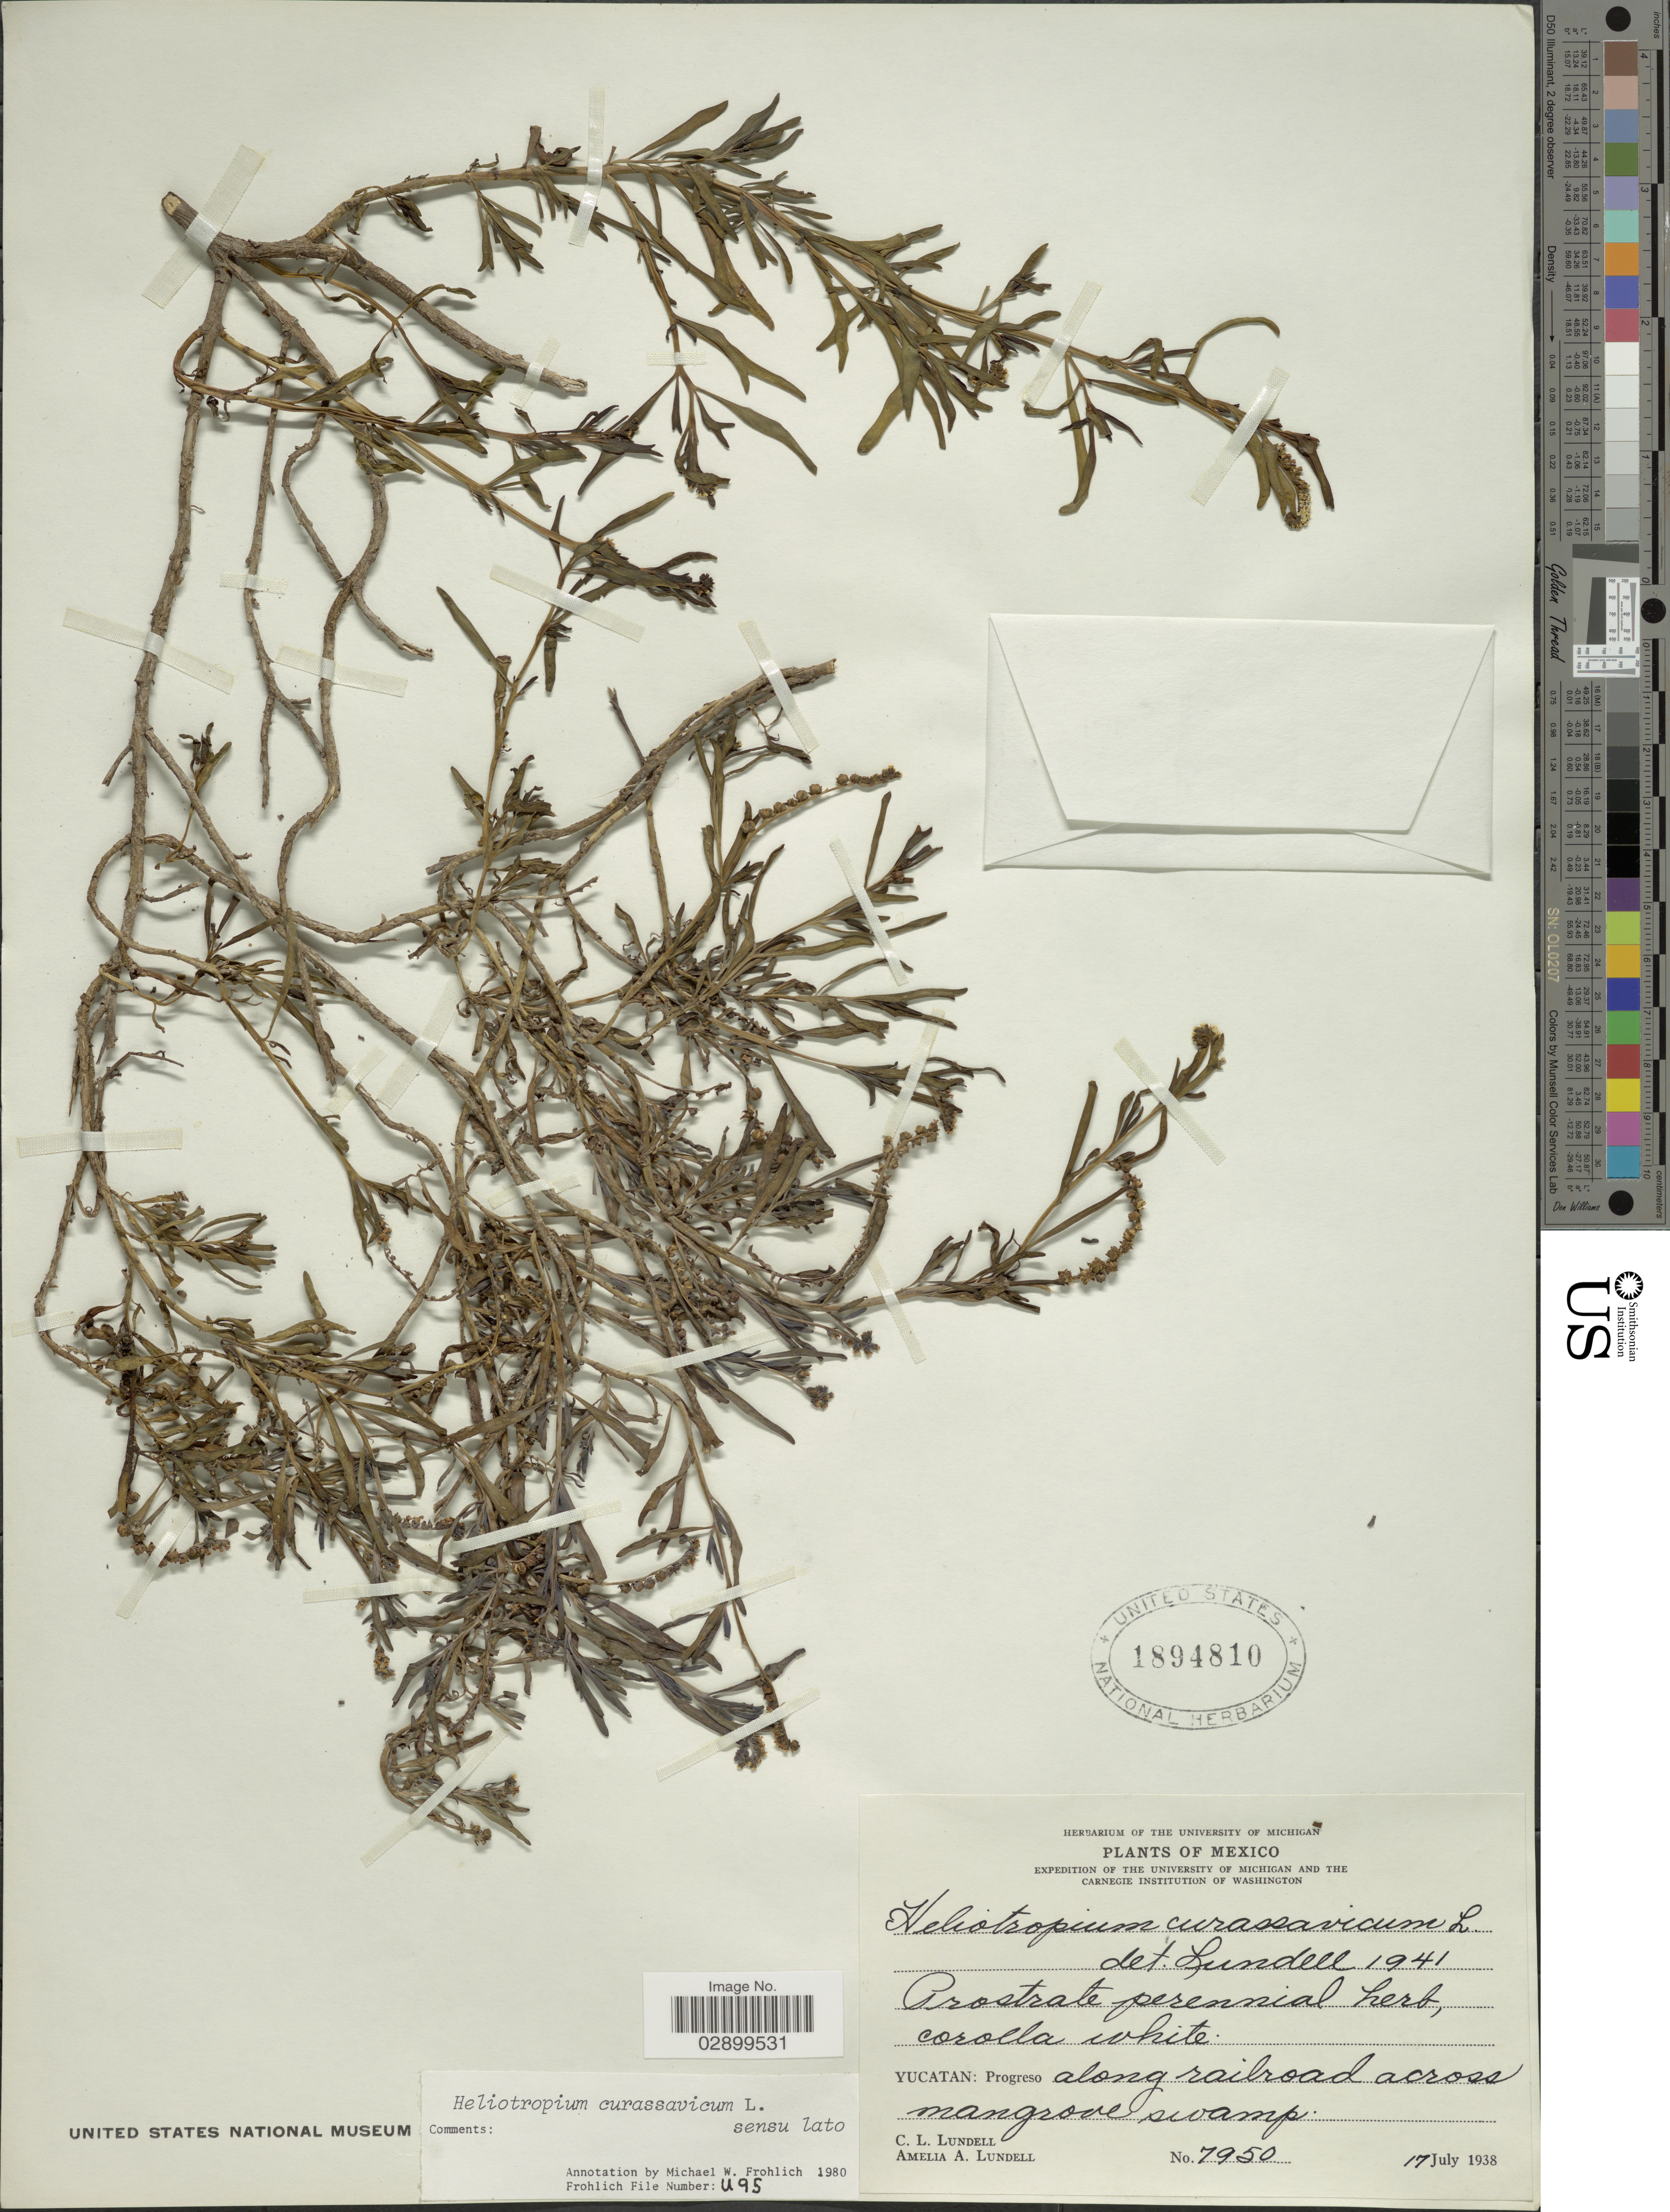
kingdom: Plantae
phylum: Tracheophyta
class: Magnoliopsida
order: Boraginales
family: Heliotropiaceae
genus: Heliotropium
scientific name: Heliotropium curassavicum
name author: L.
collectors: C. L. Lundell & A. A. Lundell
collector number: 7950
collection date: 1938-07-17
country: Mexico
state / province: Yucatán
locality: Progreso along railroad across mangrove swamp.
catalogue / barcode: US 1894810